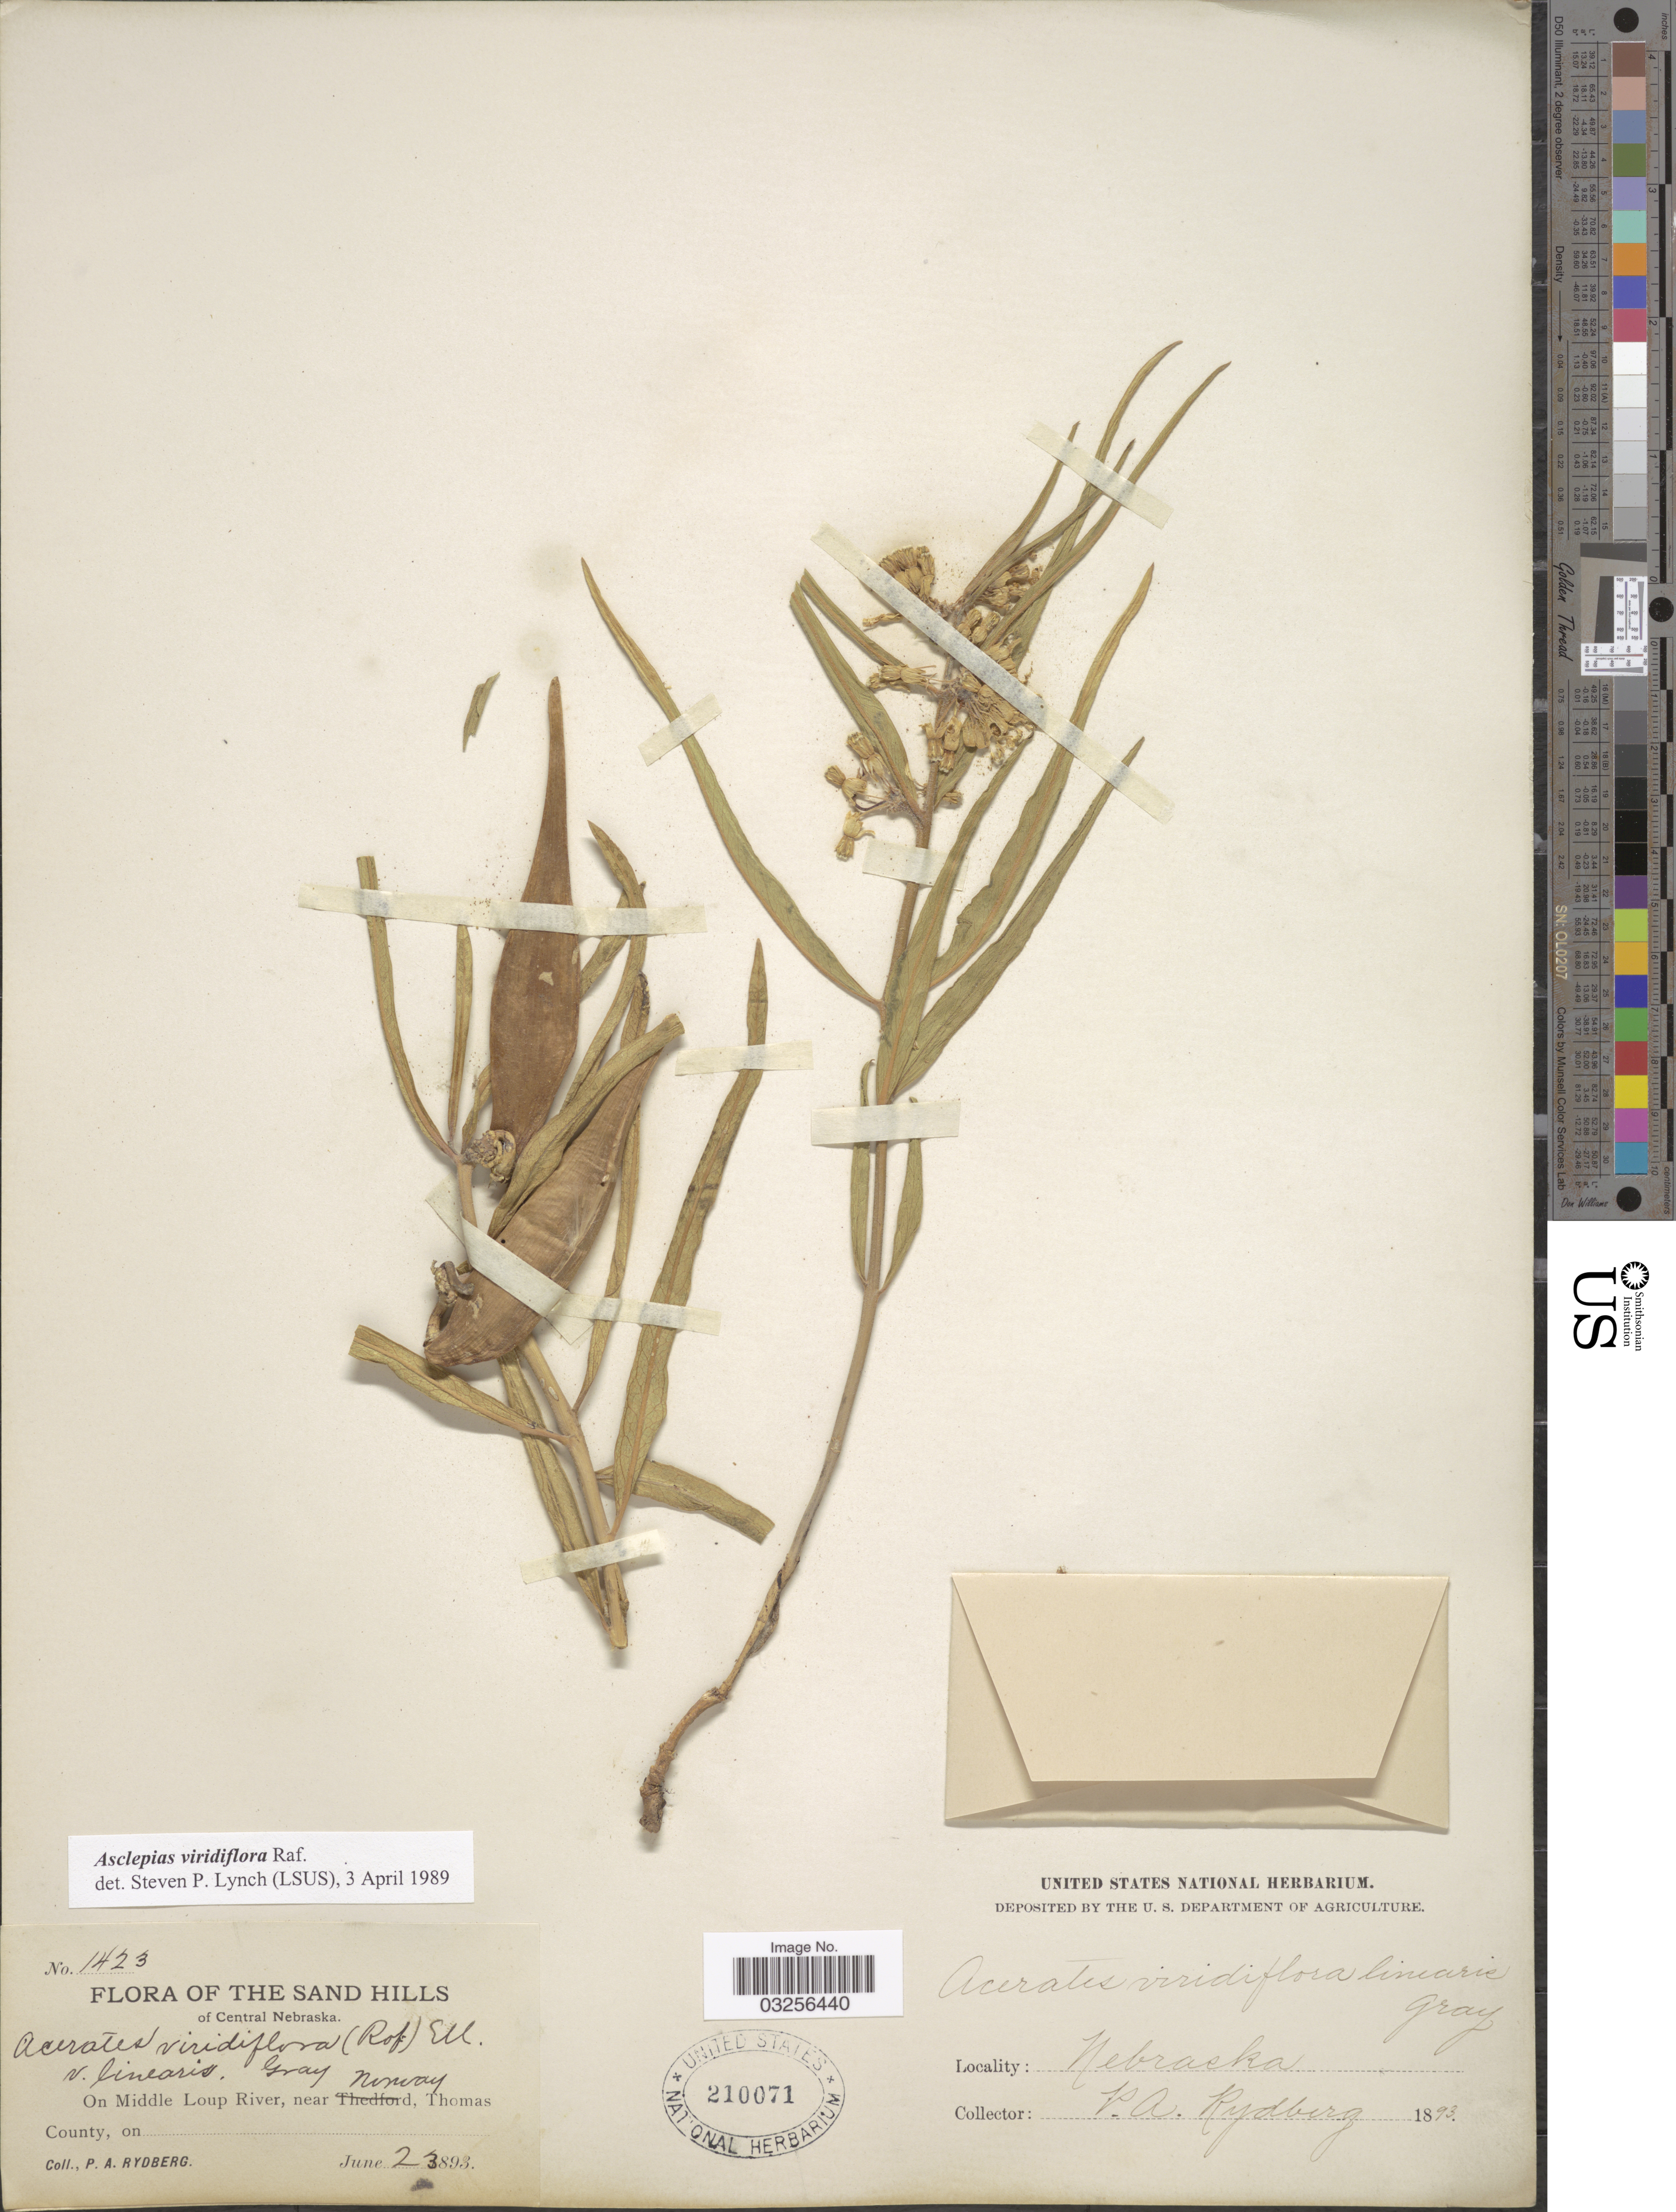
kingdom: Plantae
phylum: Tracheophyta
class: Magnoliopsida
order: Gentianales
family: Apocynaceae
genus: Asclepias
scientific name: Asclepias viridiflora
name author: Raf.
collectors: P. A. Rydberg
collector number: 1423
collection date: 1893-07-02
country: United States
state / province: Nebraska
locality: The Sand Hills of Central Nebraska. On Middle Loup River, near Norway, Thomas County.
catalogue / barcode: US 210071